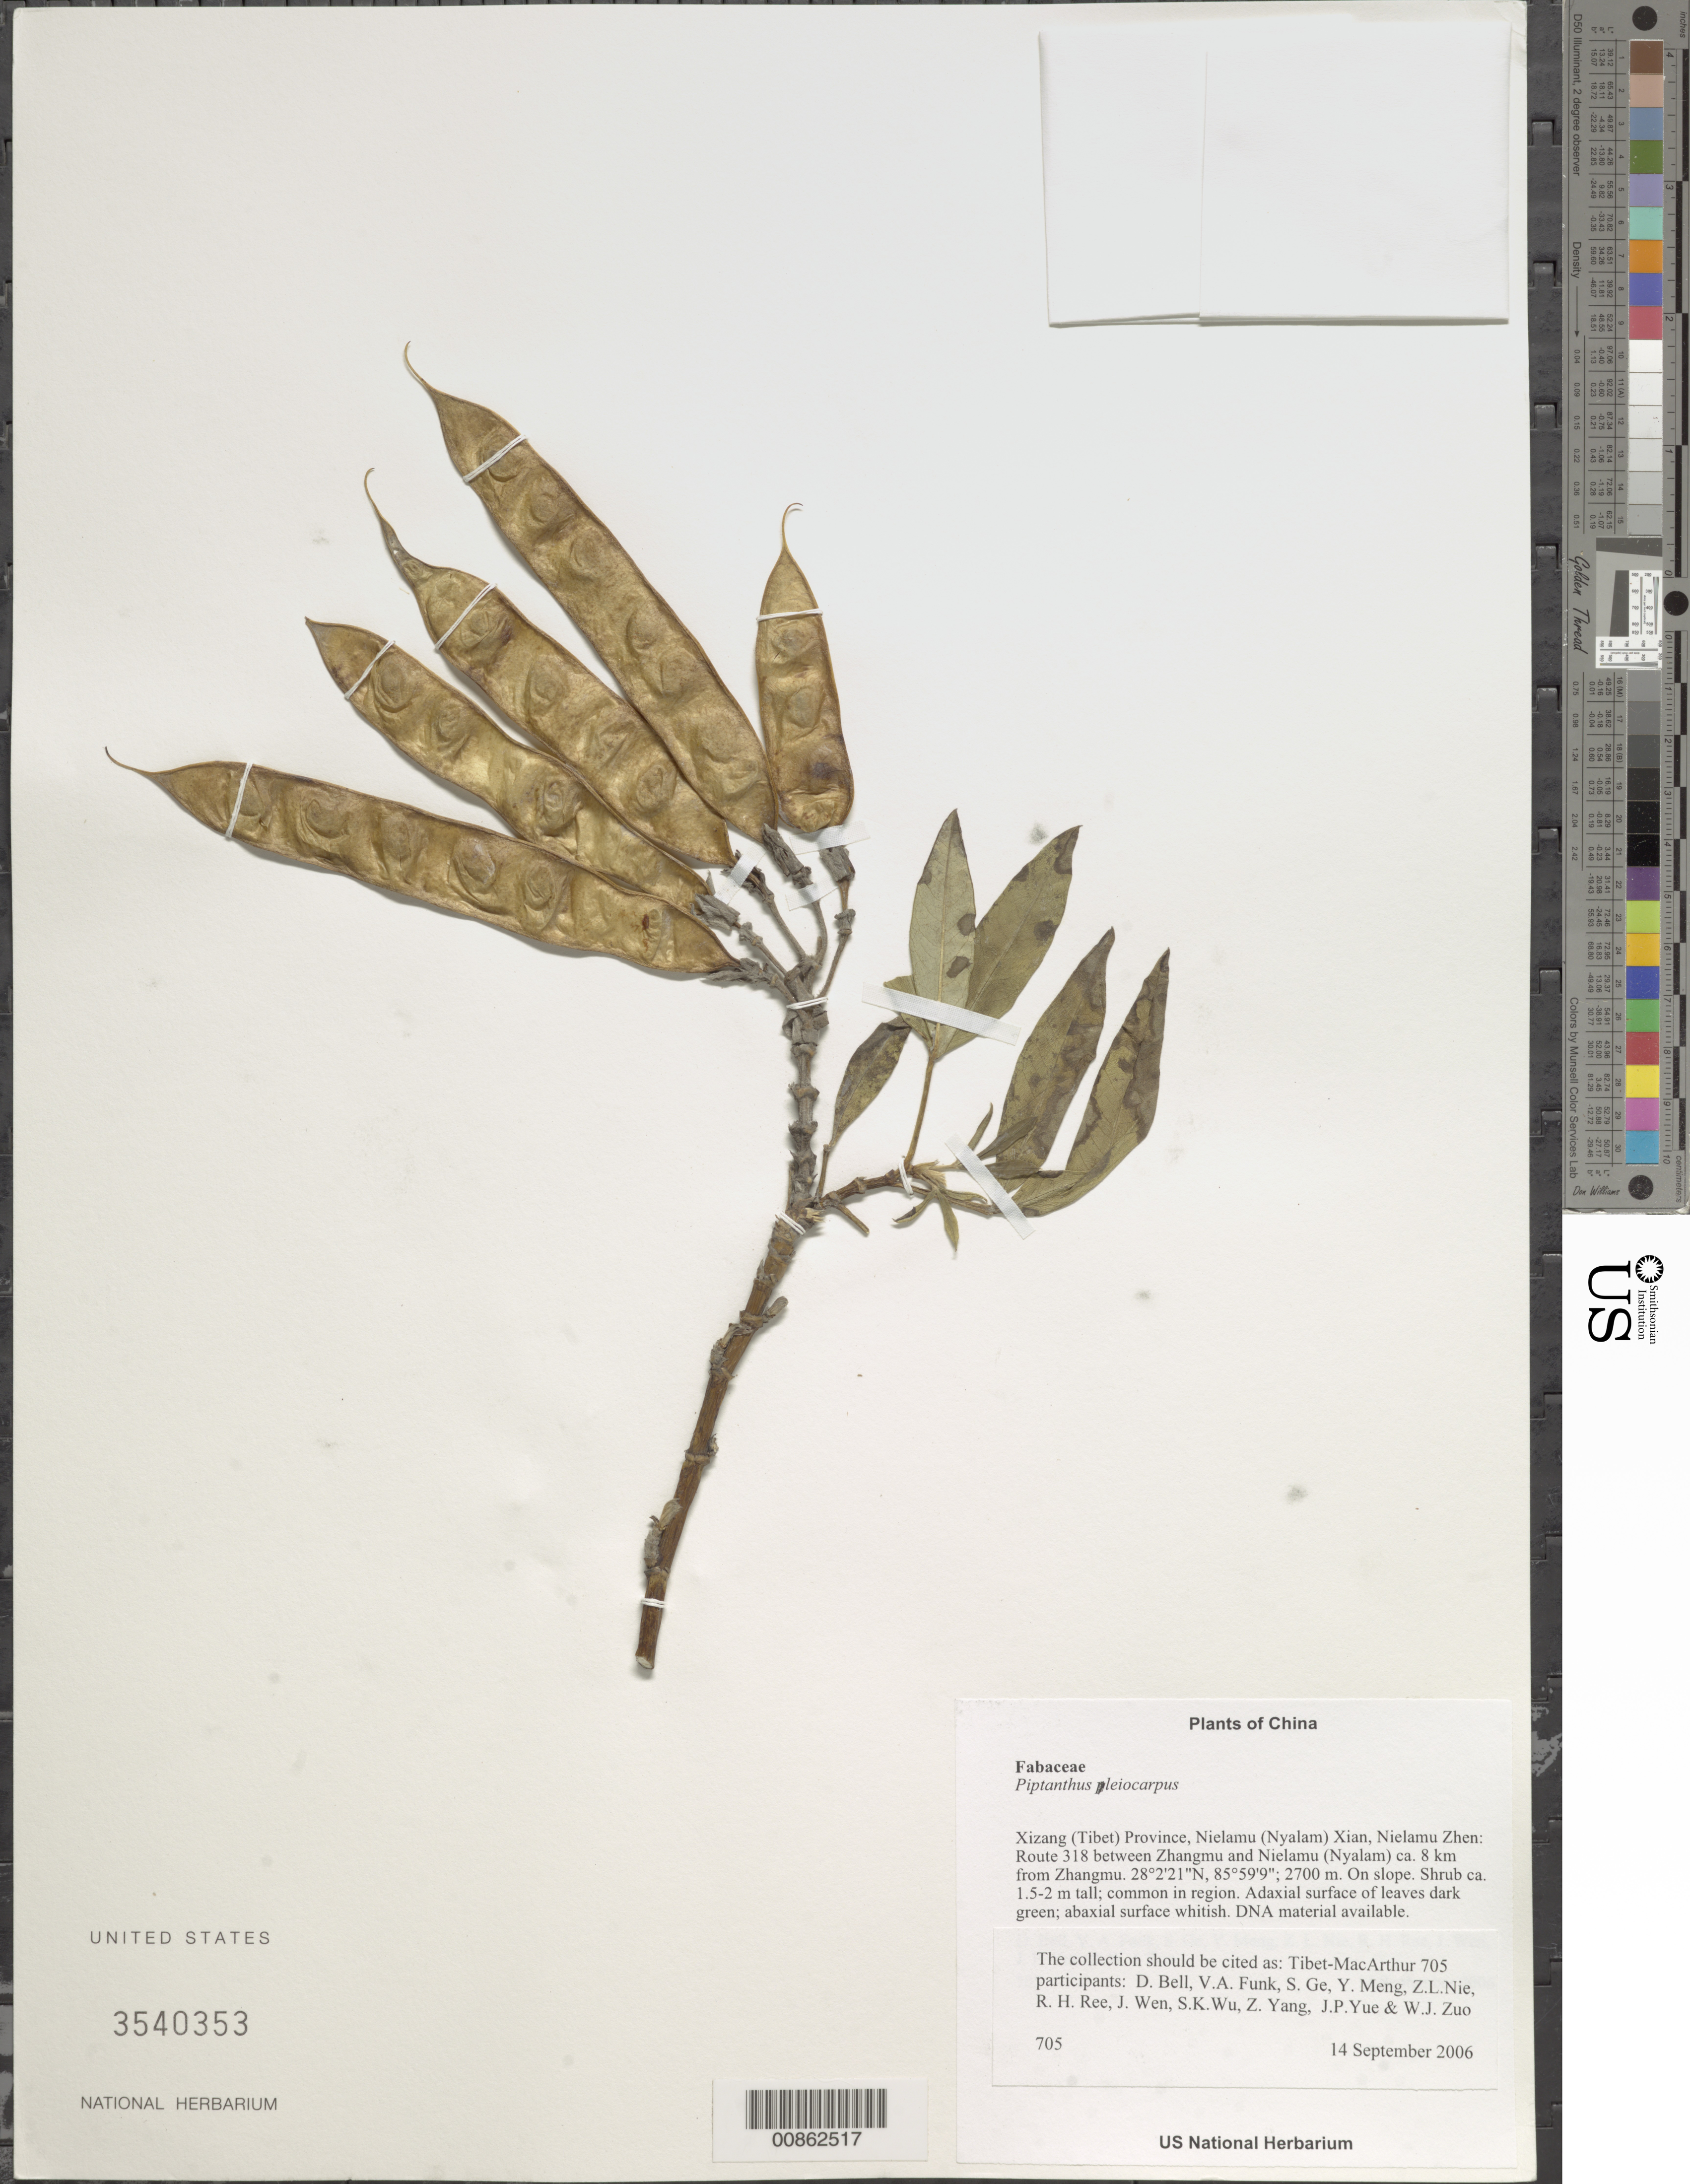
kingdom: Plantae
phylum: Tracheophyta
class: Magnoliopsida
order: Fabales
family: Fabaceae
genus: Piptanthus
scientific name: Piptanthus leiocarpus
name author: Stapf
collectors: Tibet-MacArthur, D. A. Bell, V. Funk, S. Ge, Y. Meng, Z. Nie, R. Ree, J. Wen, J. Yue & W. Zuo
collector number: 705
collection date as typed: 14 Sep 2006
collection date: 2006-09-14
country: China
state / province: Xizang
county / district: Nielamu (Nyalam) Xian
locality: Nielamu Zhen. Route 318 between Zhangmu and Nielamu (Nyalam) ca. 8 km from Zhangmu.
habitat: Rocky slope with scattered shrubs. On slope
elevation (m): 2700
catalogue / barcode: US 3540353